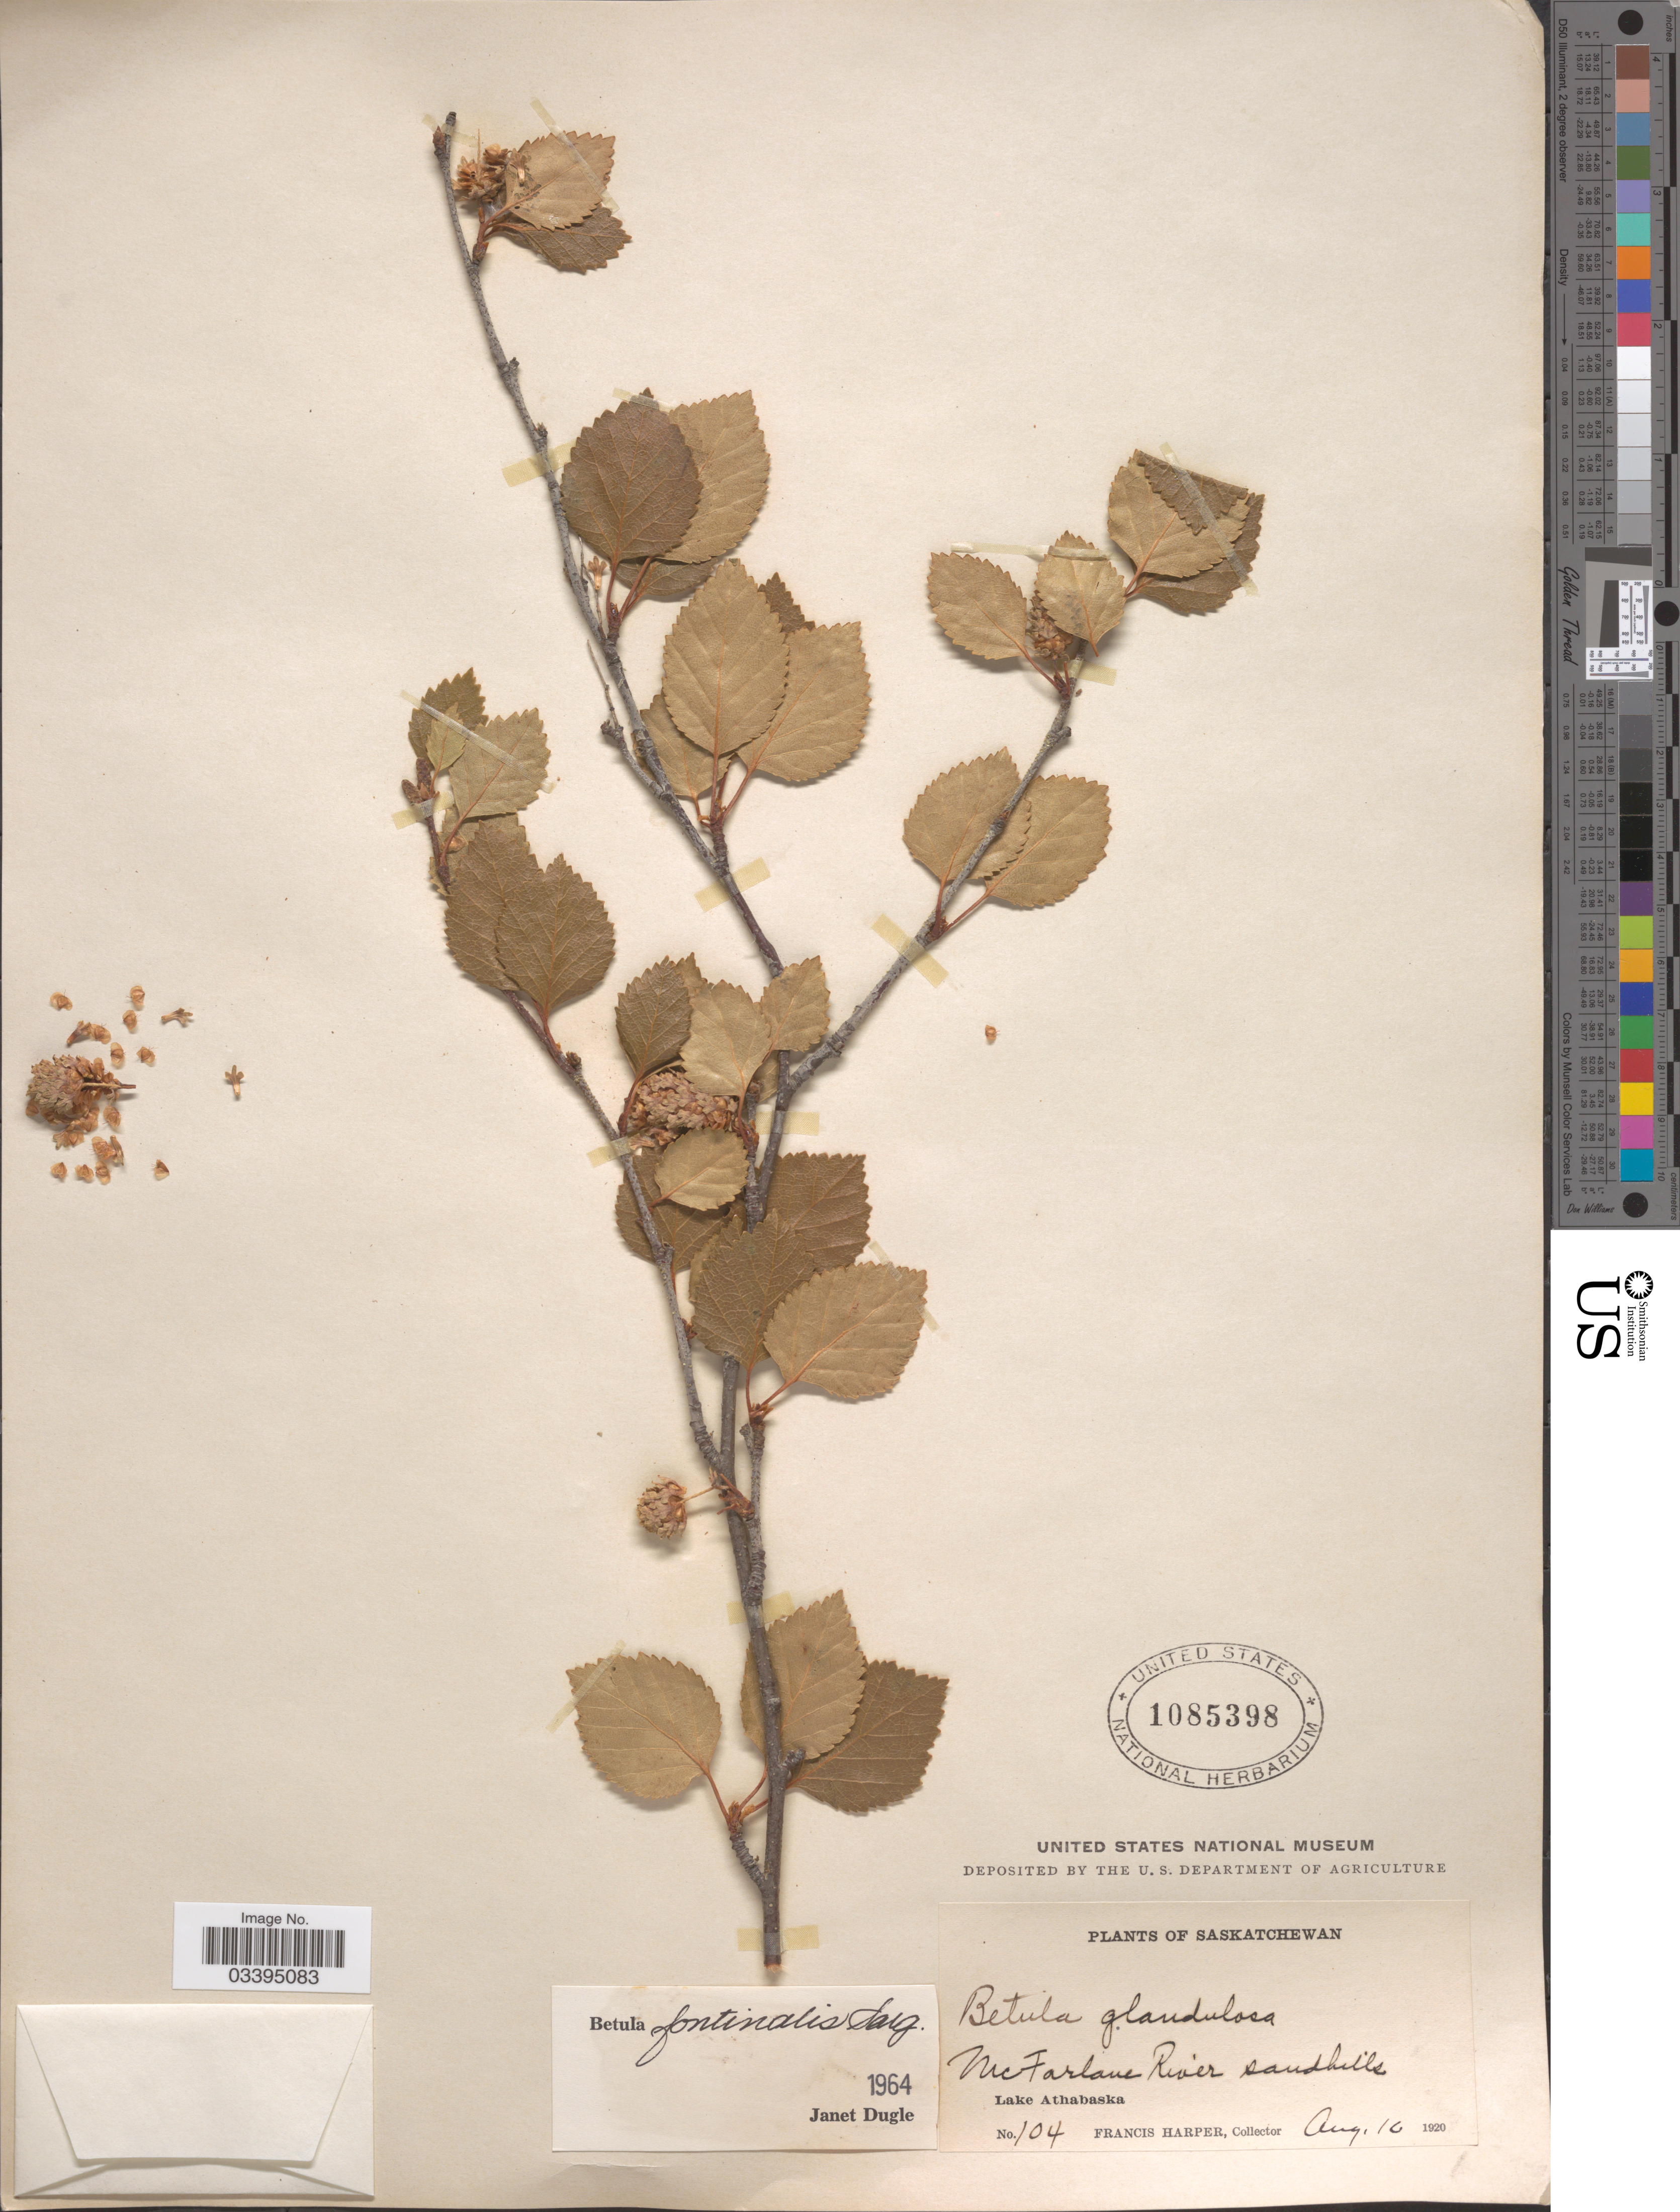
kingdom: Plantae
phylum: Tracheophyta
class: Magnoliopsida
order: Fagales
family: Betulaceae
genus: Betula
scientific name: Betula fontinalis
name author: Sarg.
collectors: F. Harper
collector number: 104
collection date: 1920-08-16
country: Canada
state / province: Saskatchewan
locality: McFarlane River. Lake Athabaska.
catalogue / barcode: US 1085398